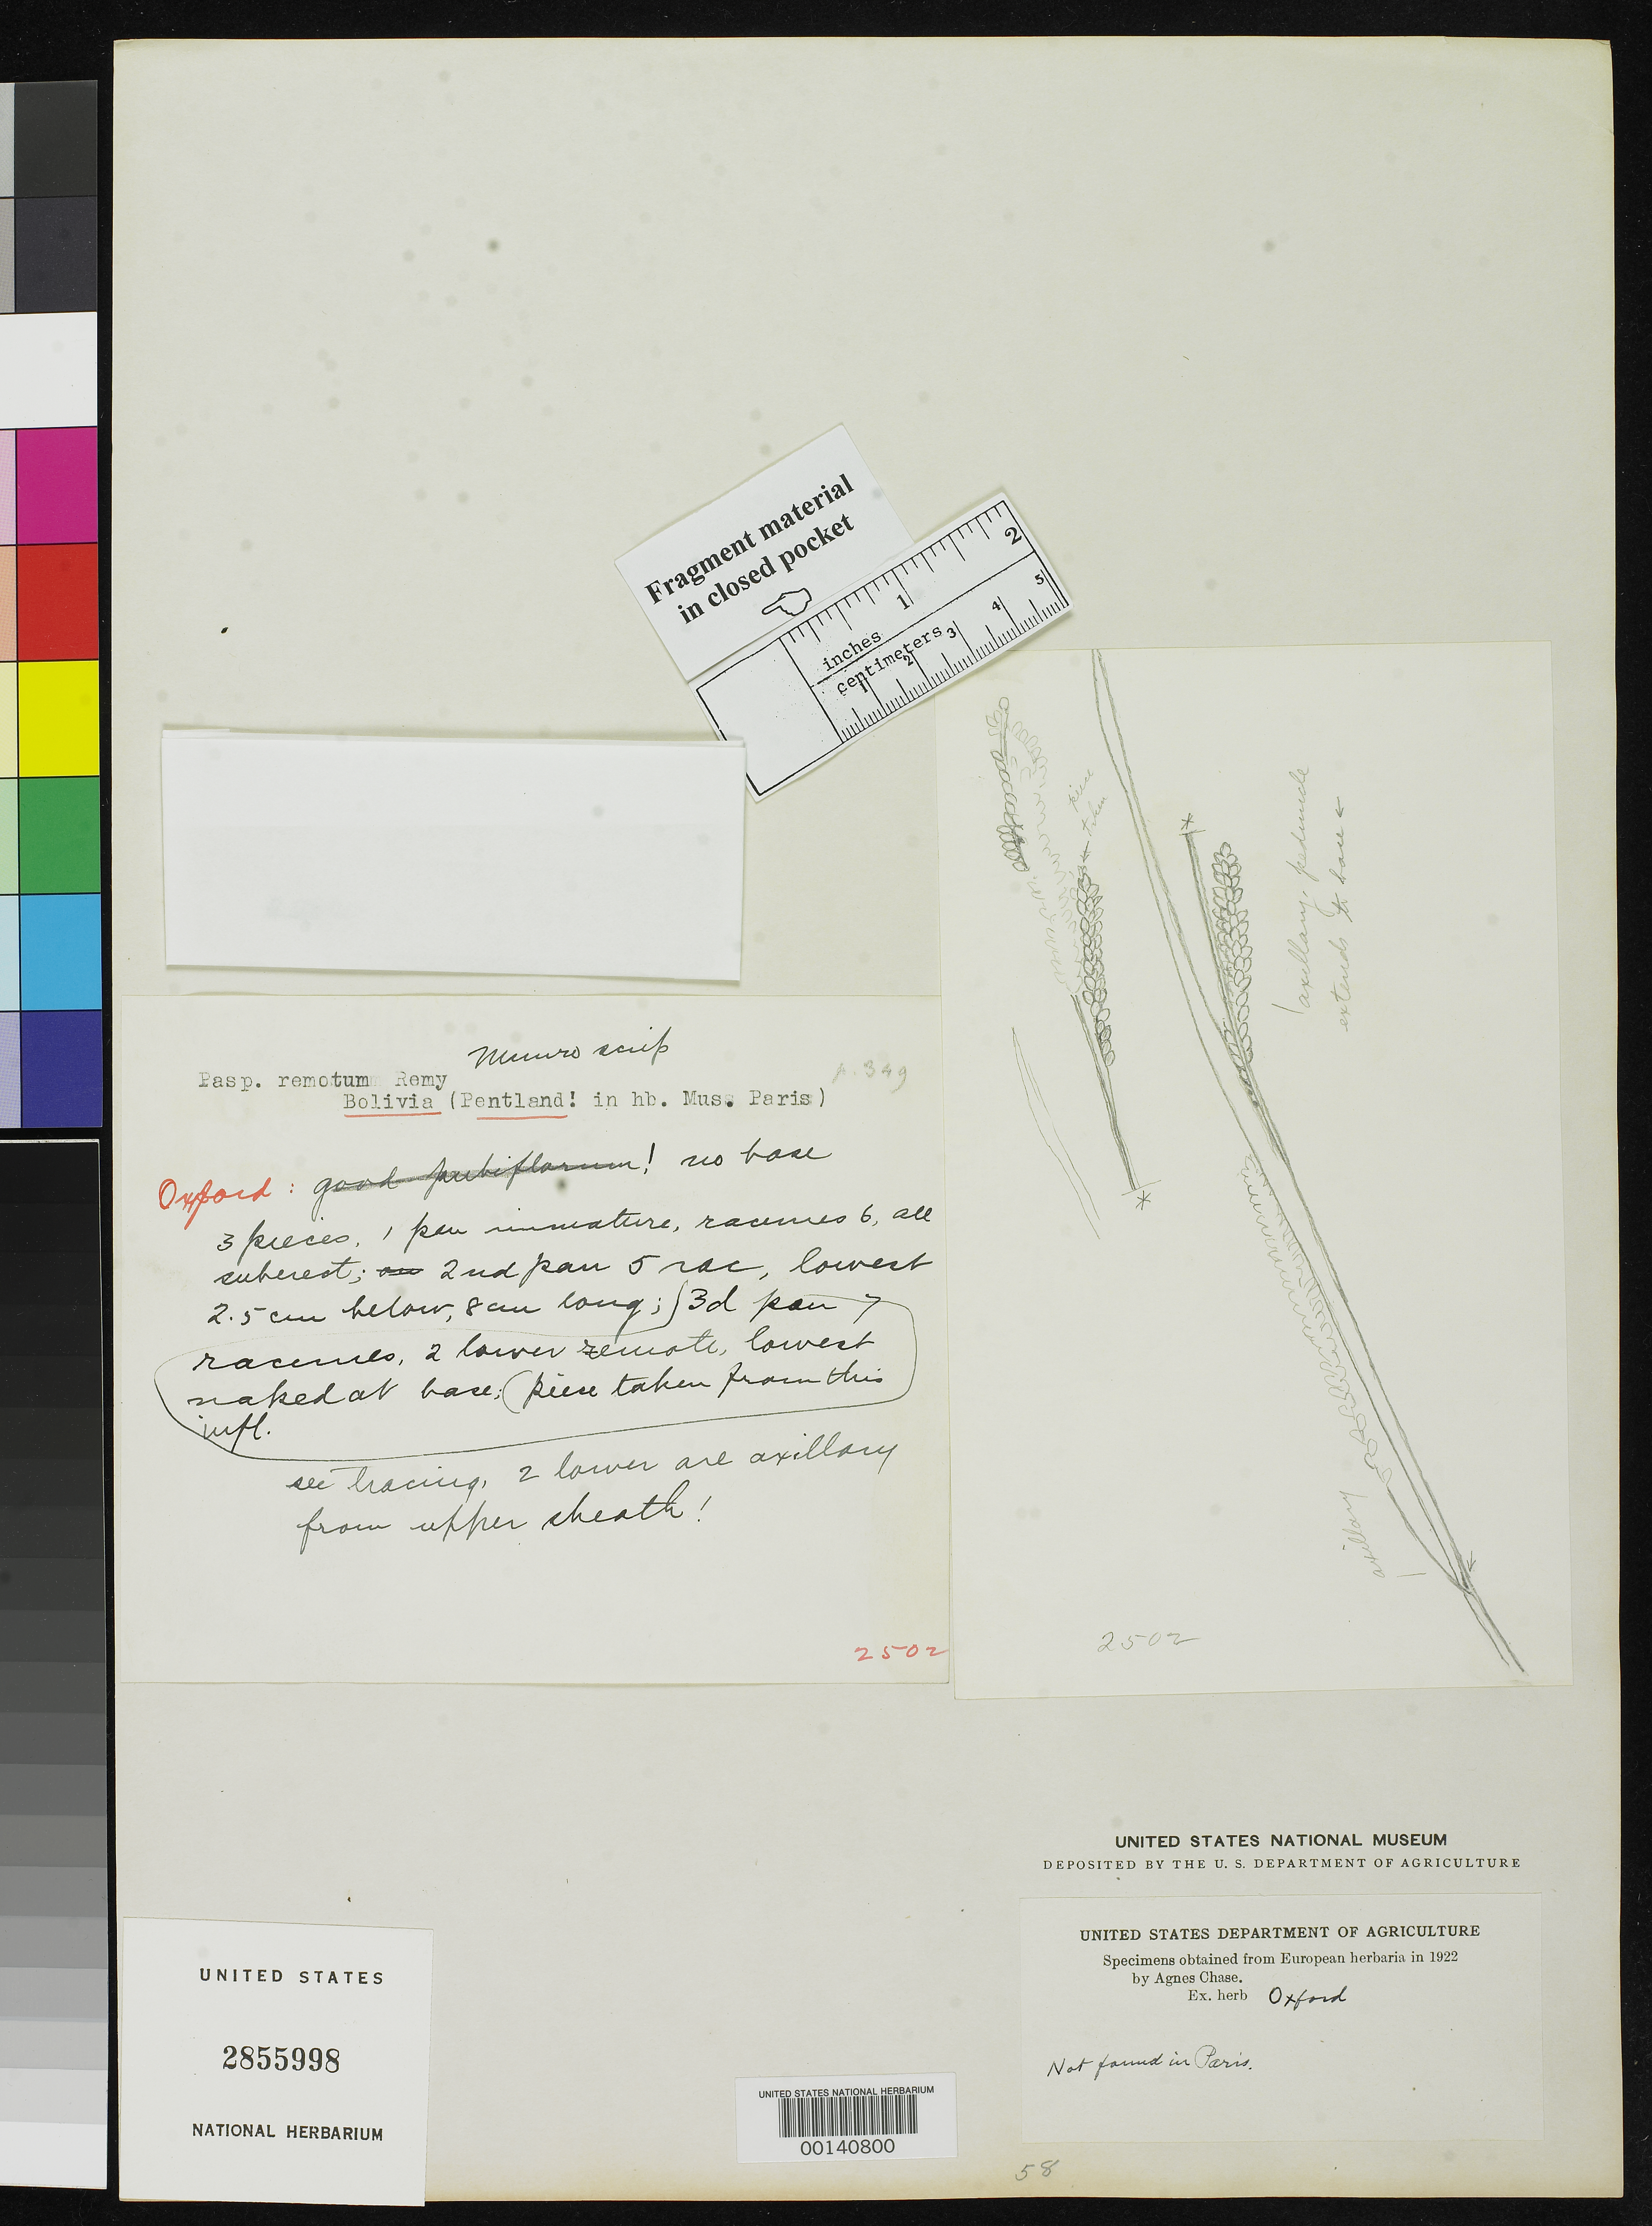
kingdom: Plantae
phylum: Tracheophyta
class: Liliopsida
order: Poales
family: Poaceae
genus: Paspalum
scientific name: Paspalum remotum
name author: J. Rémy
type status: Type Fragment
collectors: J. Pentland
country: Bolivia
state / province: La Paz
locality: Catagna, Mt. Illimani.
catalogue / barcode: US 2855998